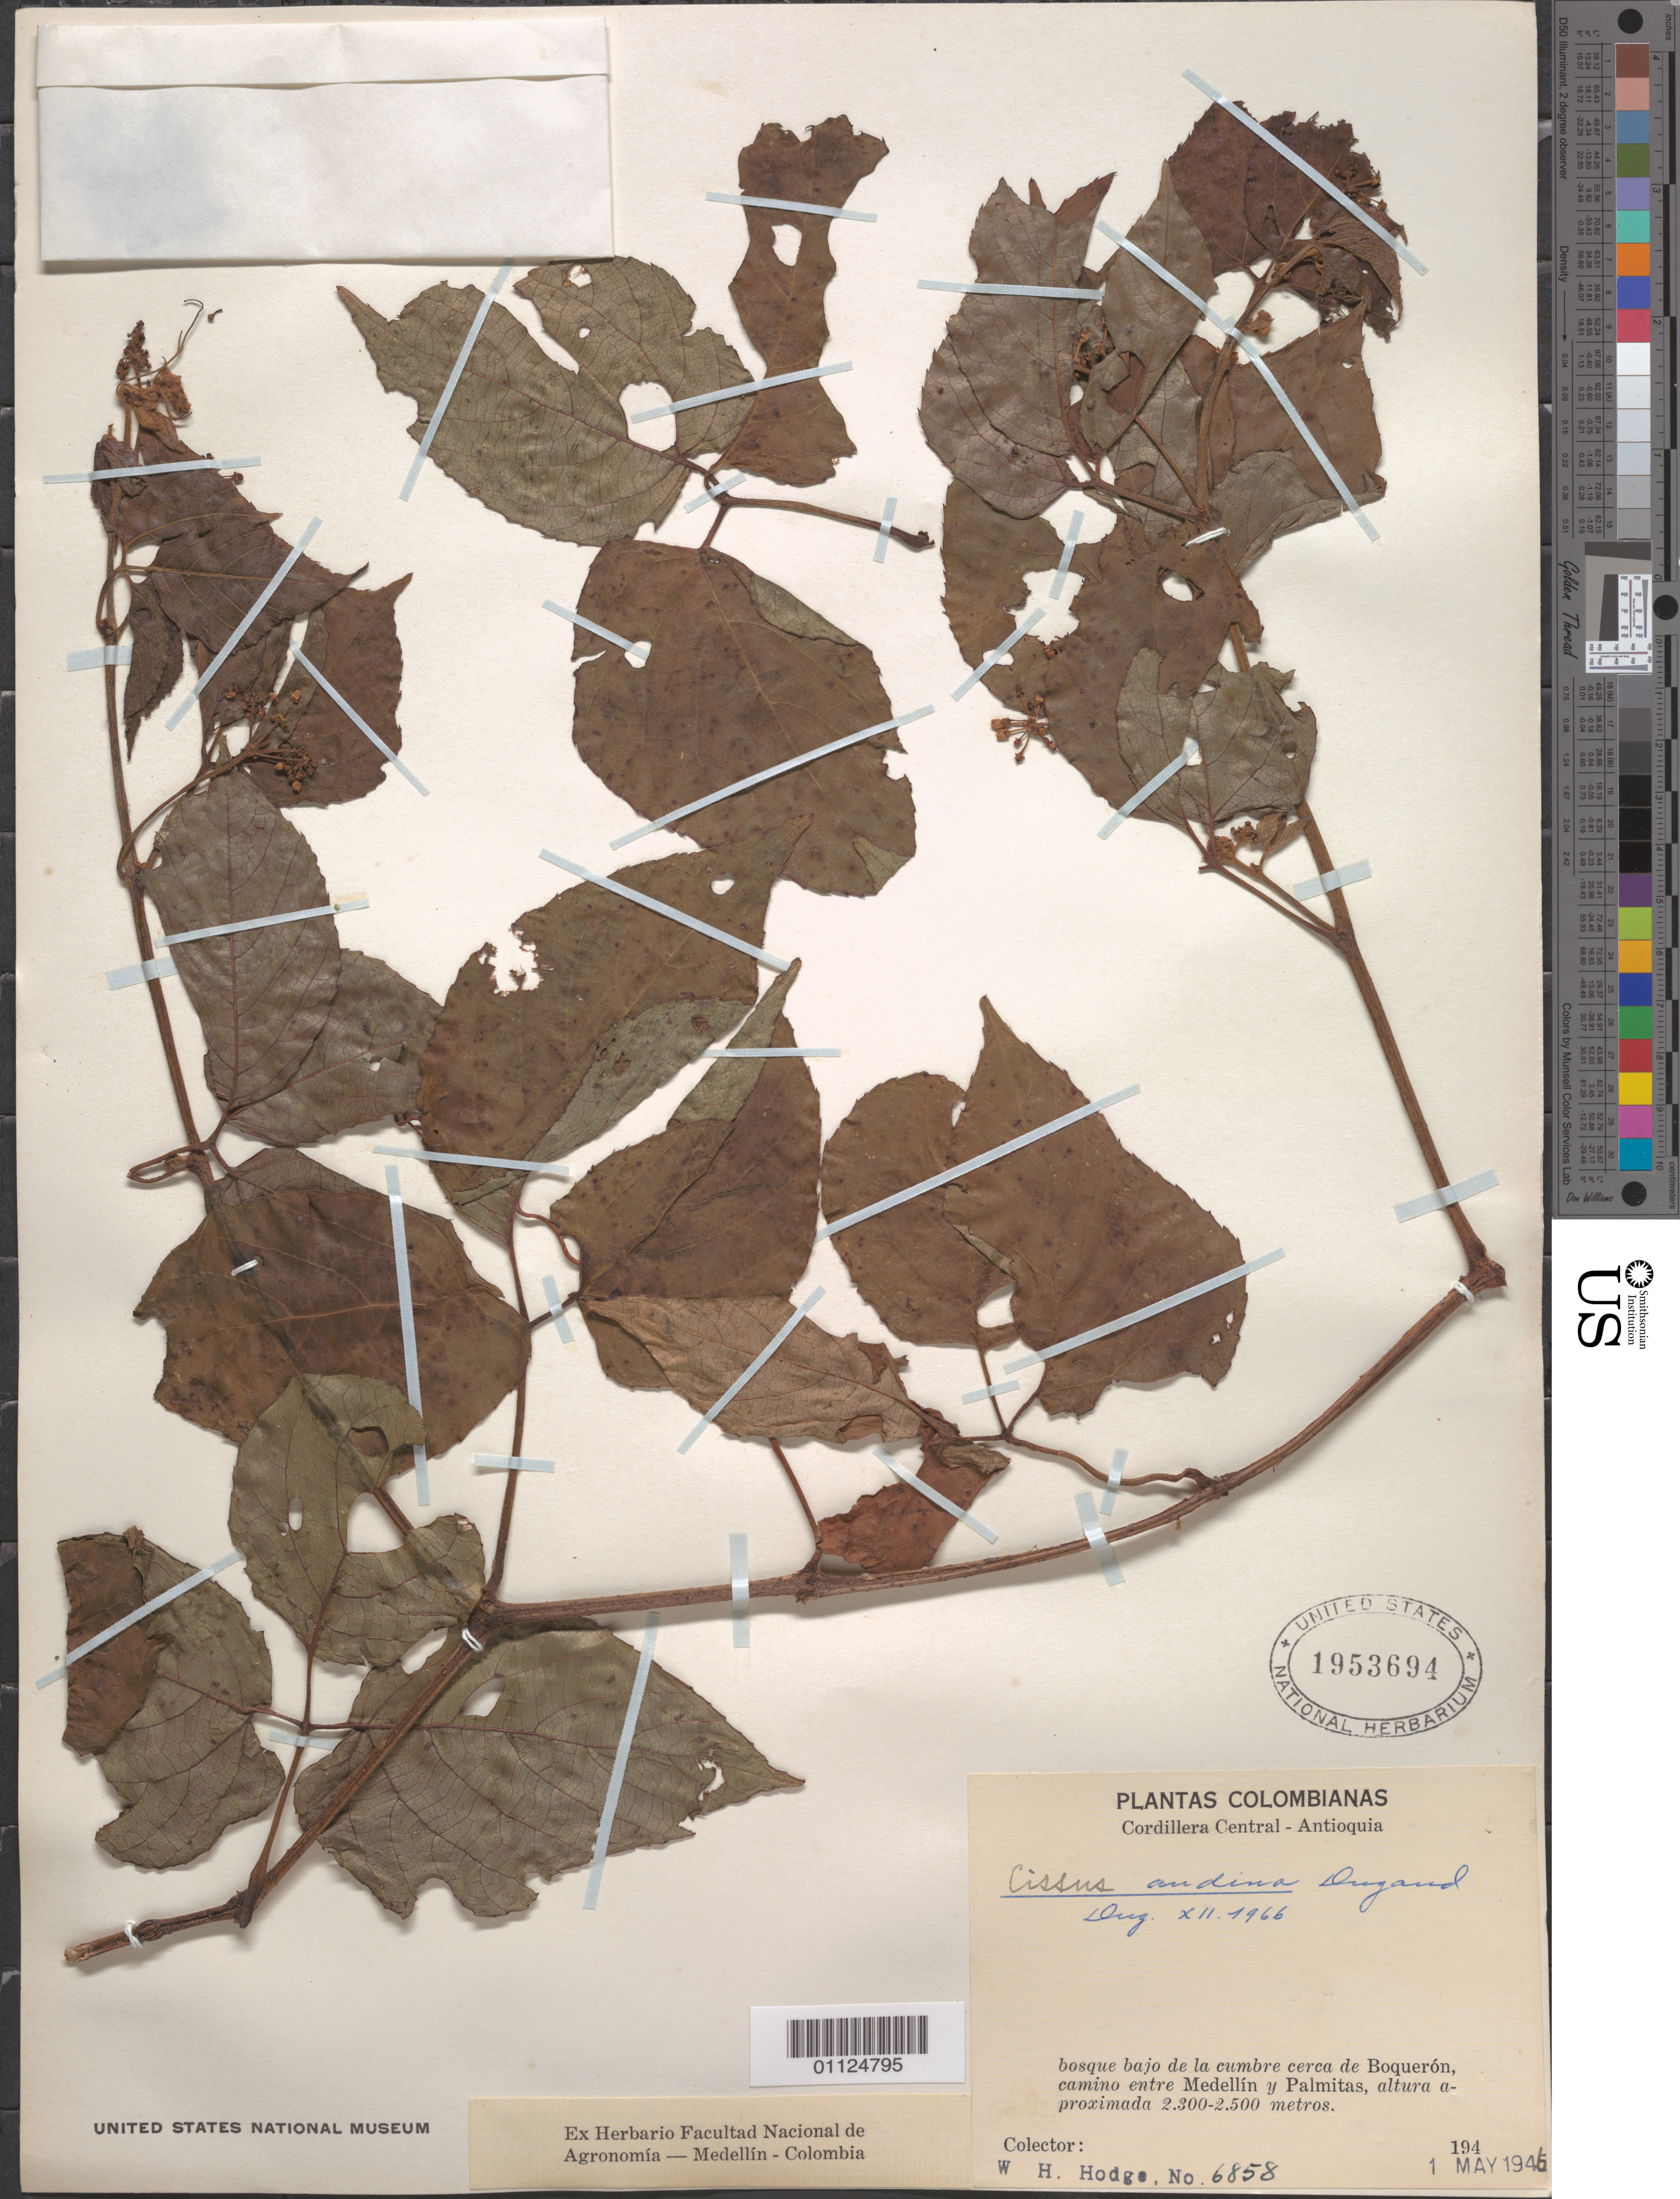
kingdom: Plantae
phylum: Tracheophyta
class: Magnoliopsida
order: Vitales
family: Vitaceae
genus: Cissus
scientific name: Cissus andina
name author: Dugand G.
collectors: W. Hodge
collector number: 6858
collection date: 1945-05-01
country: Colombia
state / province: Antioquia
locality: Entre Medellin y Palmitas.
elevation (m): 2300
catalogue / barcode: US 1953694